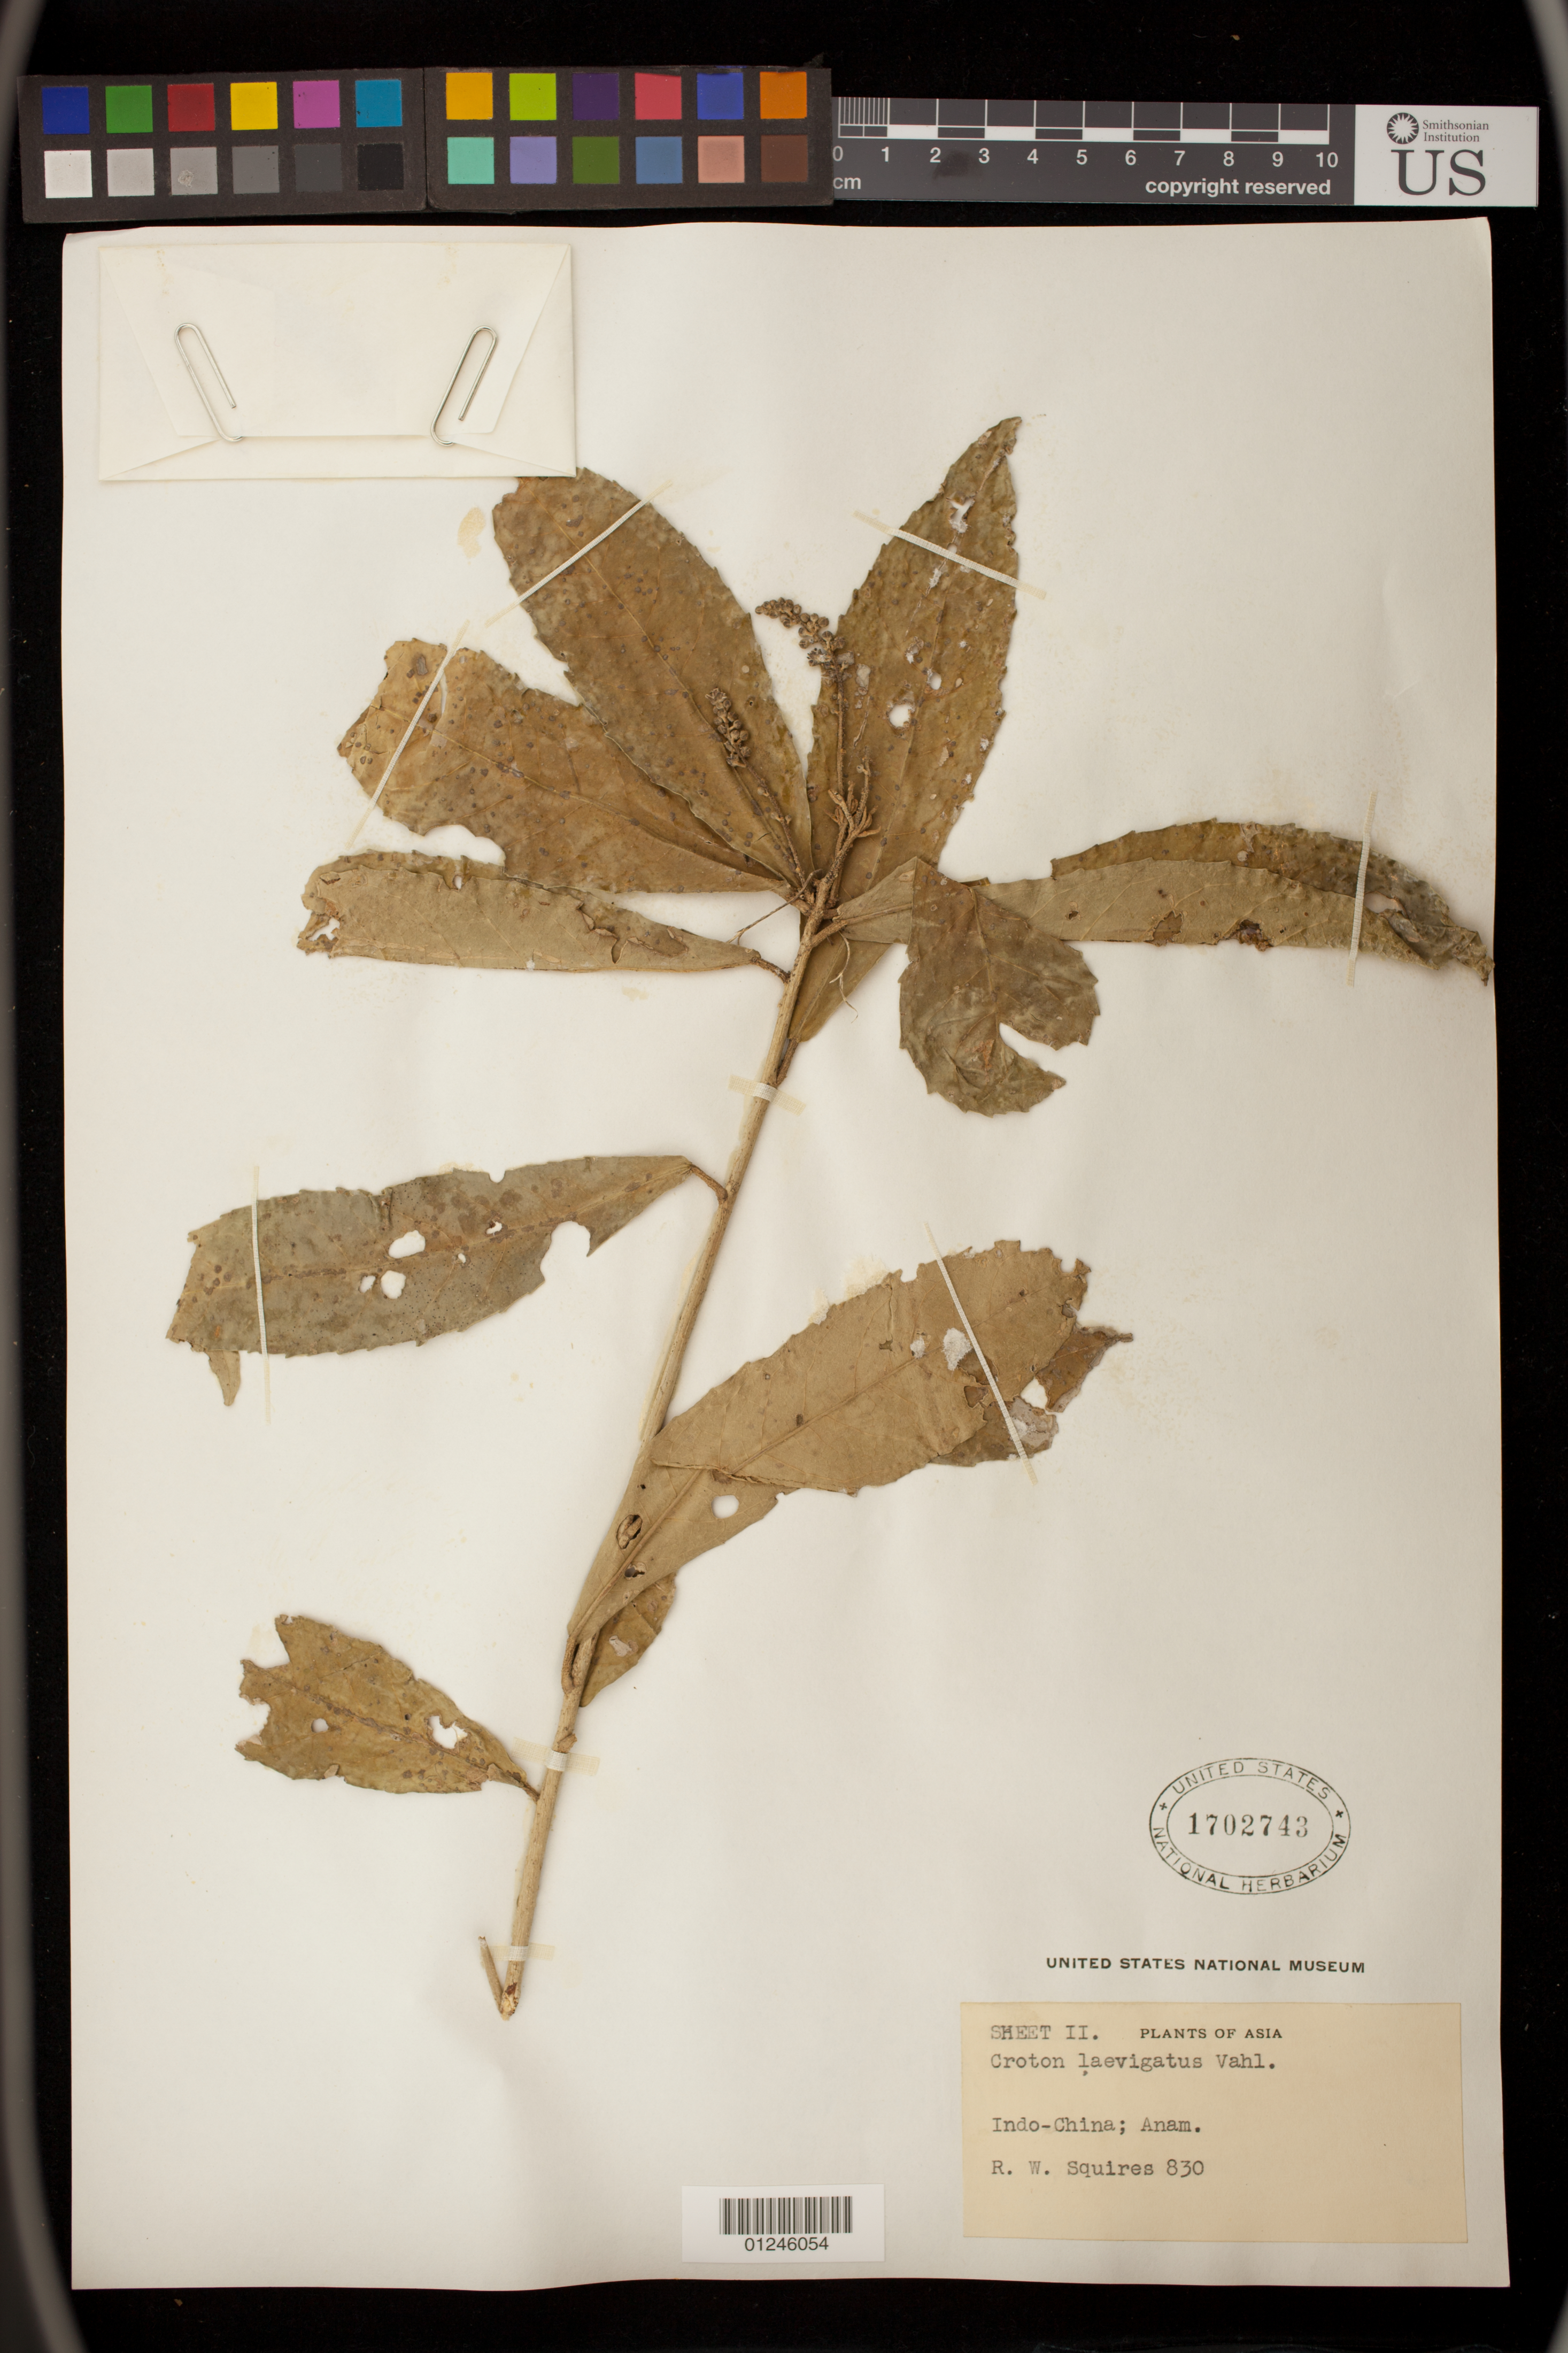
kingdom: Plantae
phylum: Tracheophyta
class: Magnoliopsida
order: Malpighiales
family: Euphorbiaceae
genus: Croton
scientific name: Croton laevigatus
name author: Vahl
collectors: R. Squires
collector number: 830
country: Vietnam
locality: Indo-China; Anam.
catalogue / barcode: US 1702743